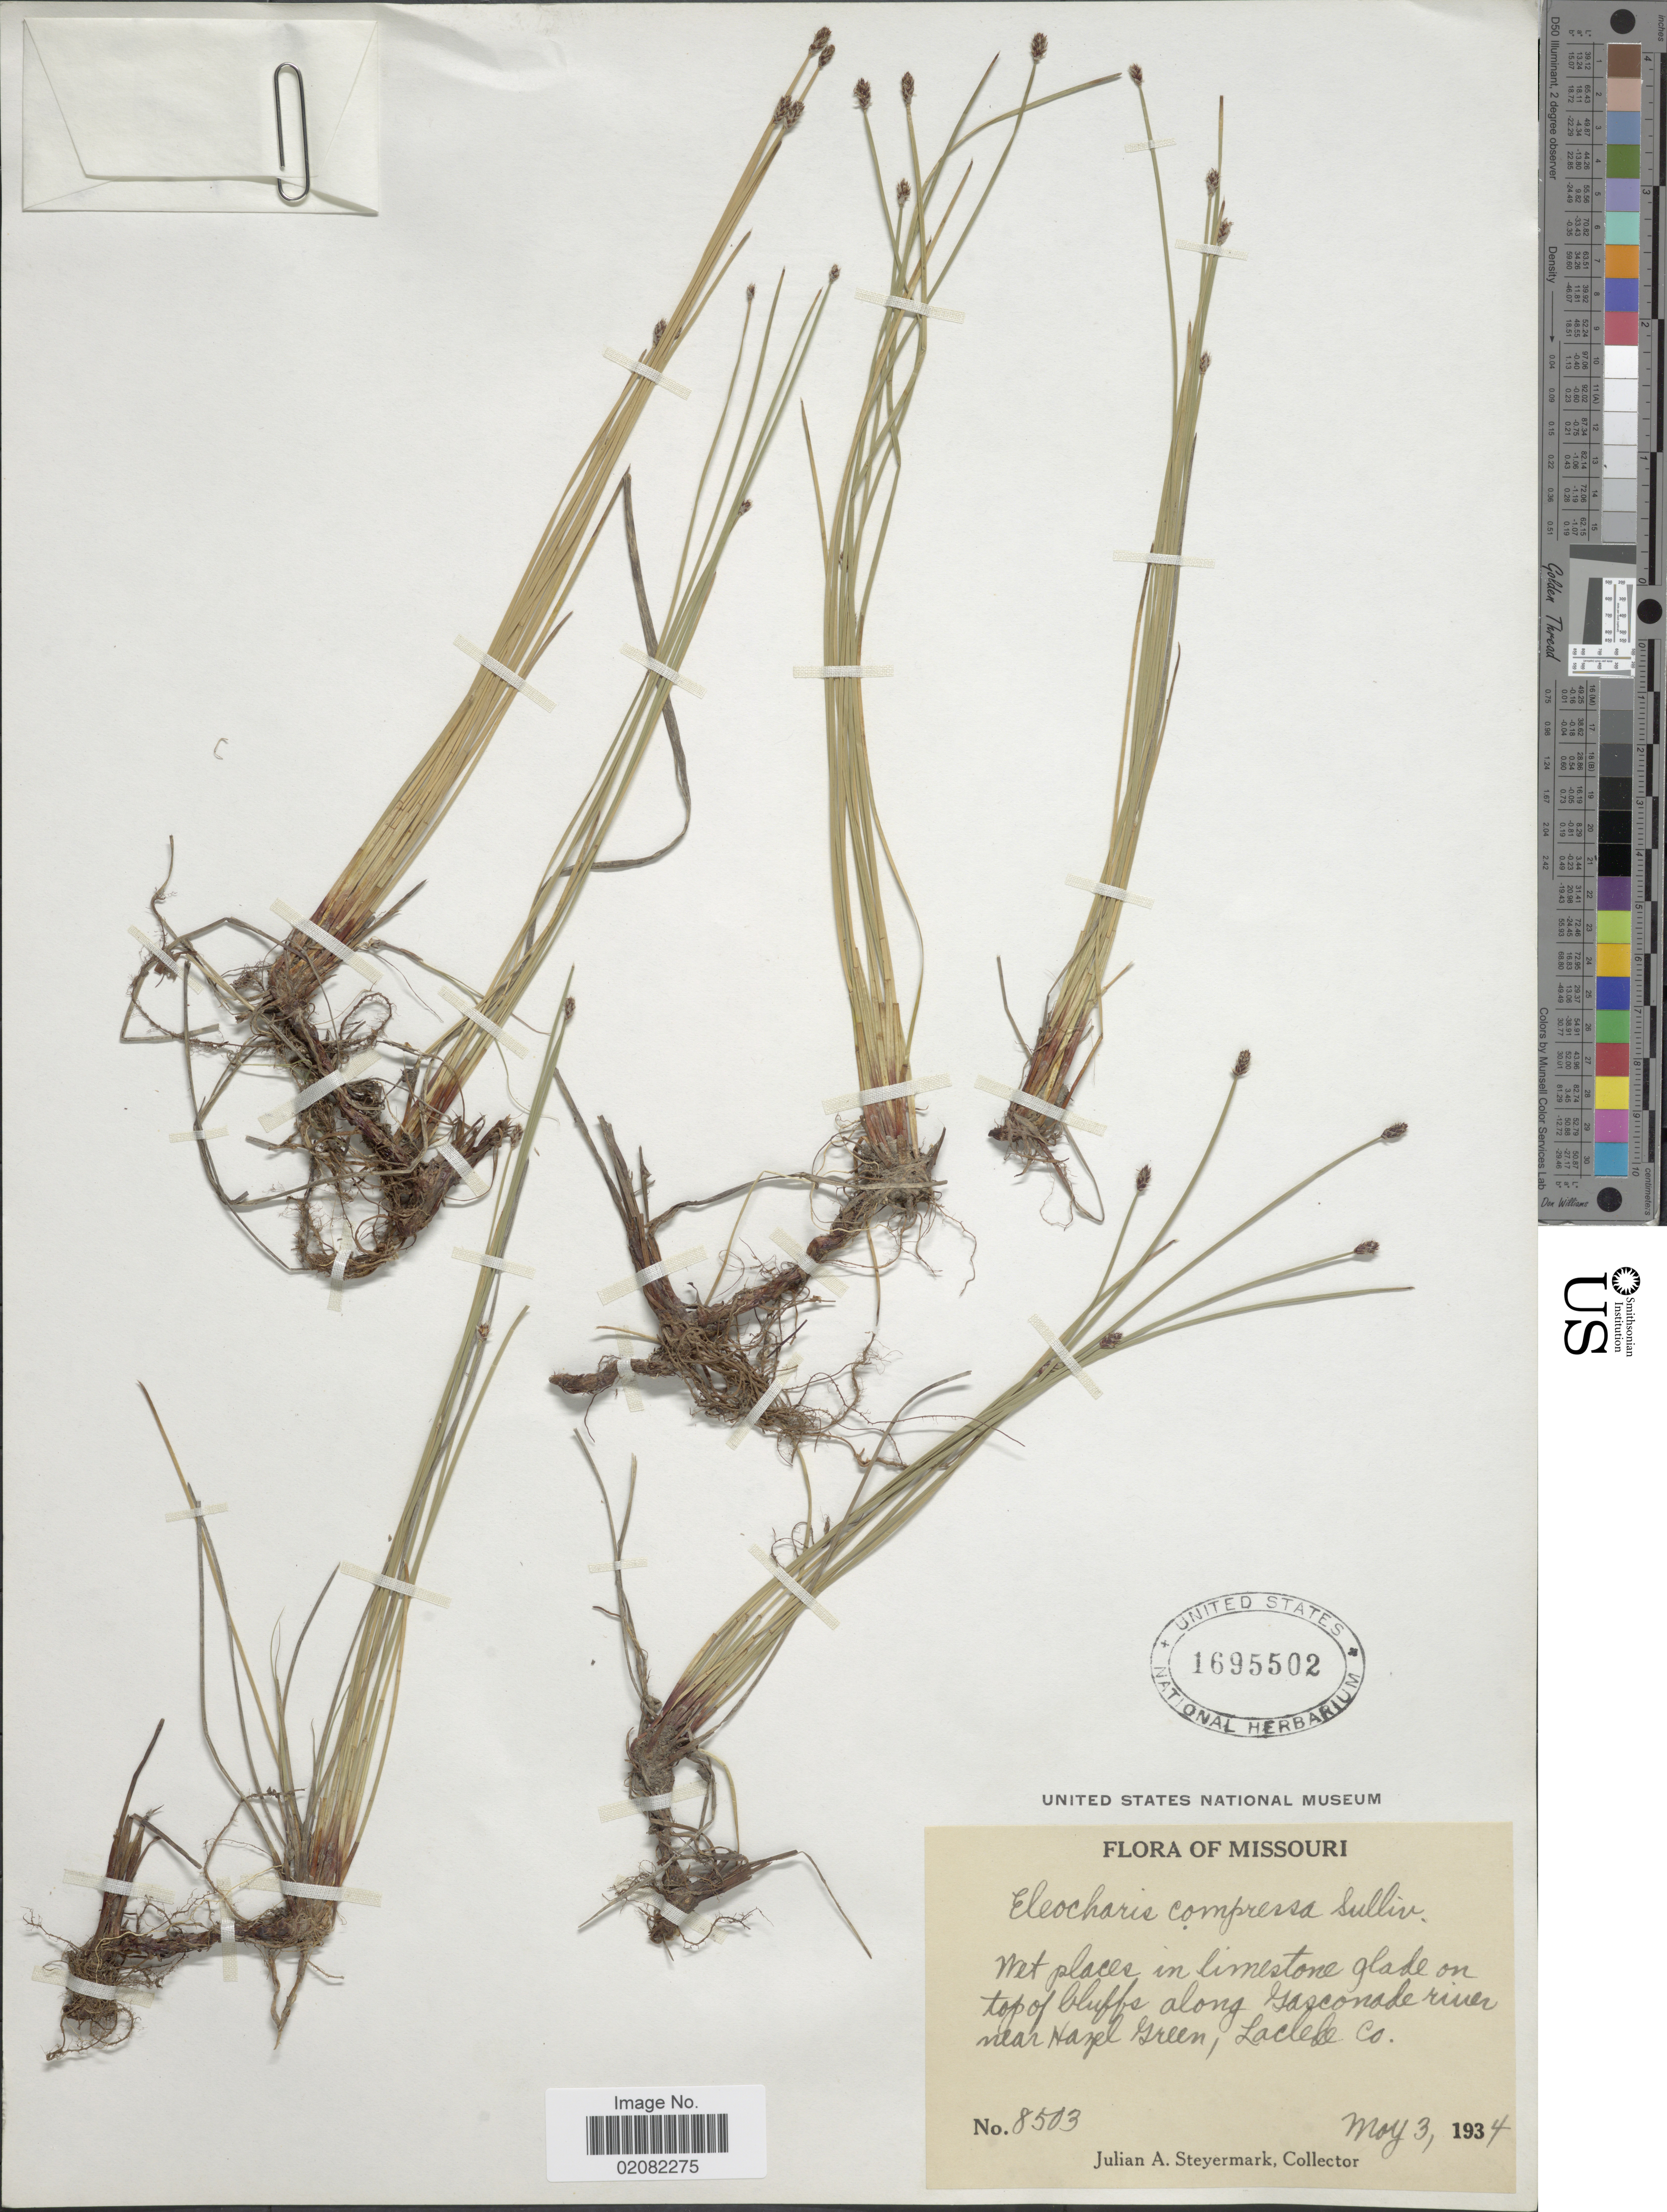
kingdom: Plantae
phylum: Tracheophyta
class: Liliopsida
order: Poales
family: Cyperaceae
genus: Eleocharis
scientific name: Eleocharis compressa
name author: Sull.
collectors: J. Steyermark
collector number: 8503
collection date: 1934-05-03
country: United States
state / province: Missouri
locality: Top of bluffs along Gasconale river near Mazel Green, Laclede Co.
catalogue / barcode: US 1695502